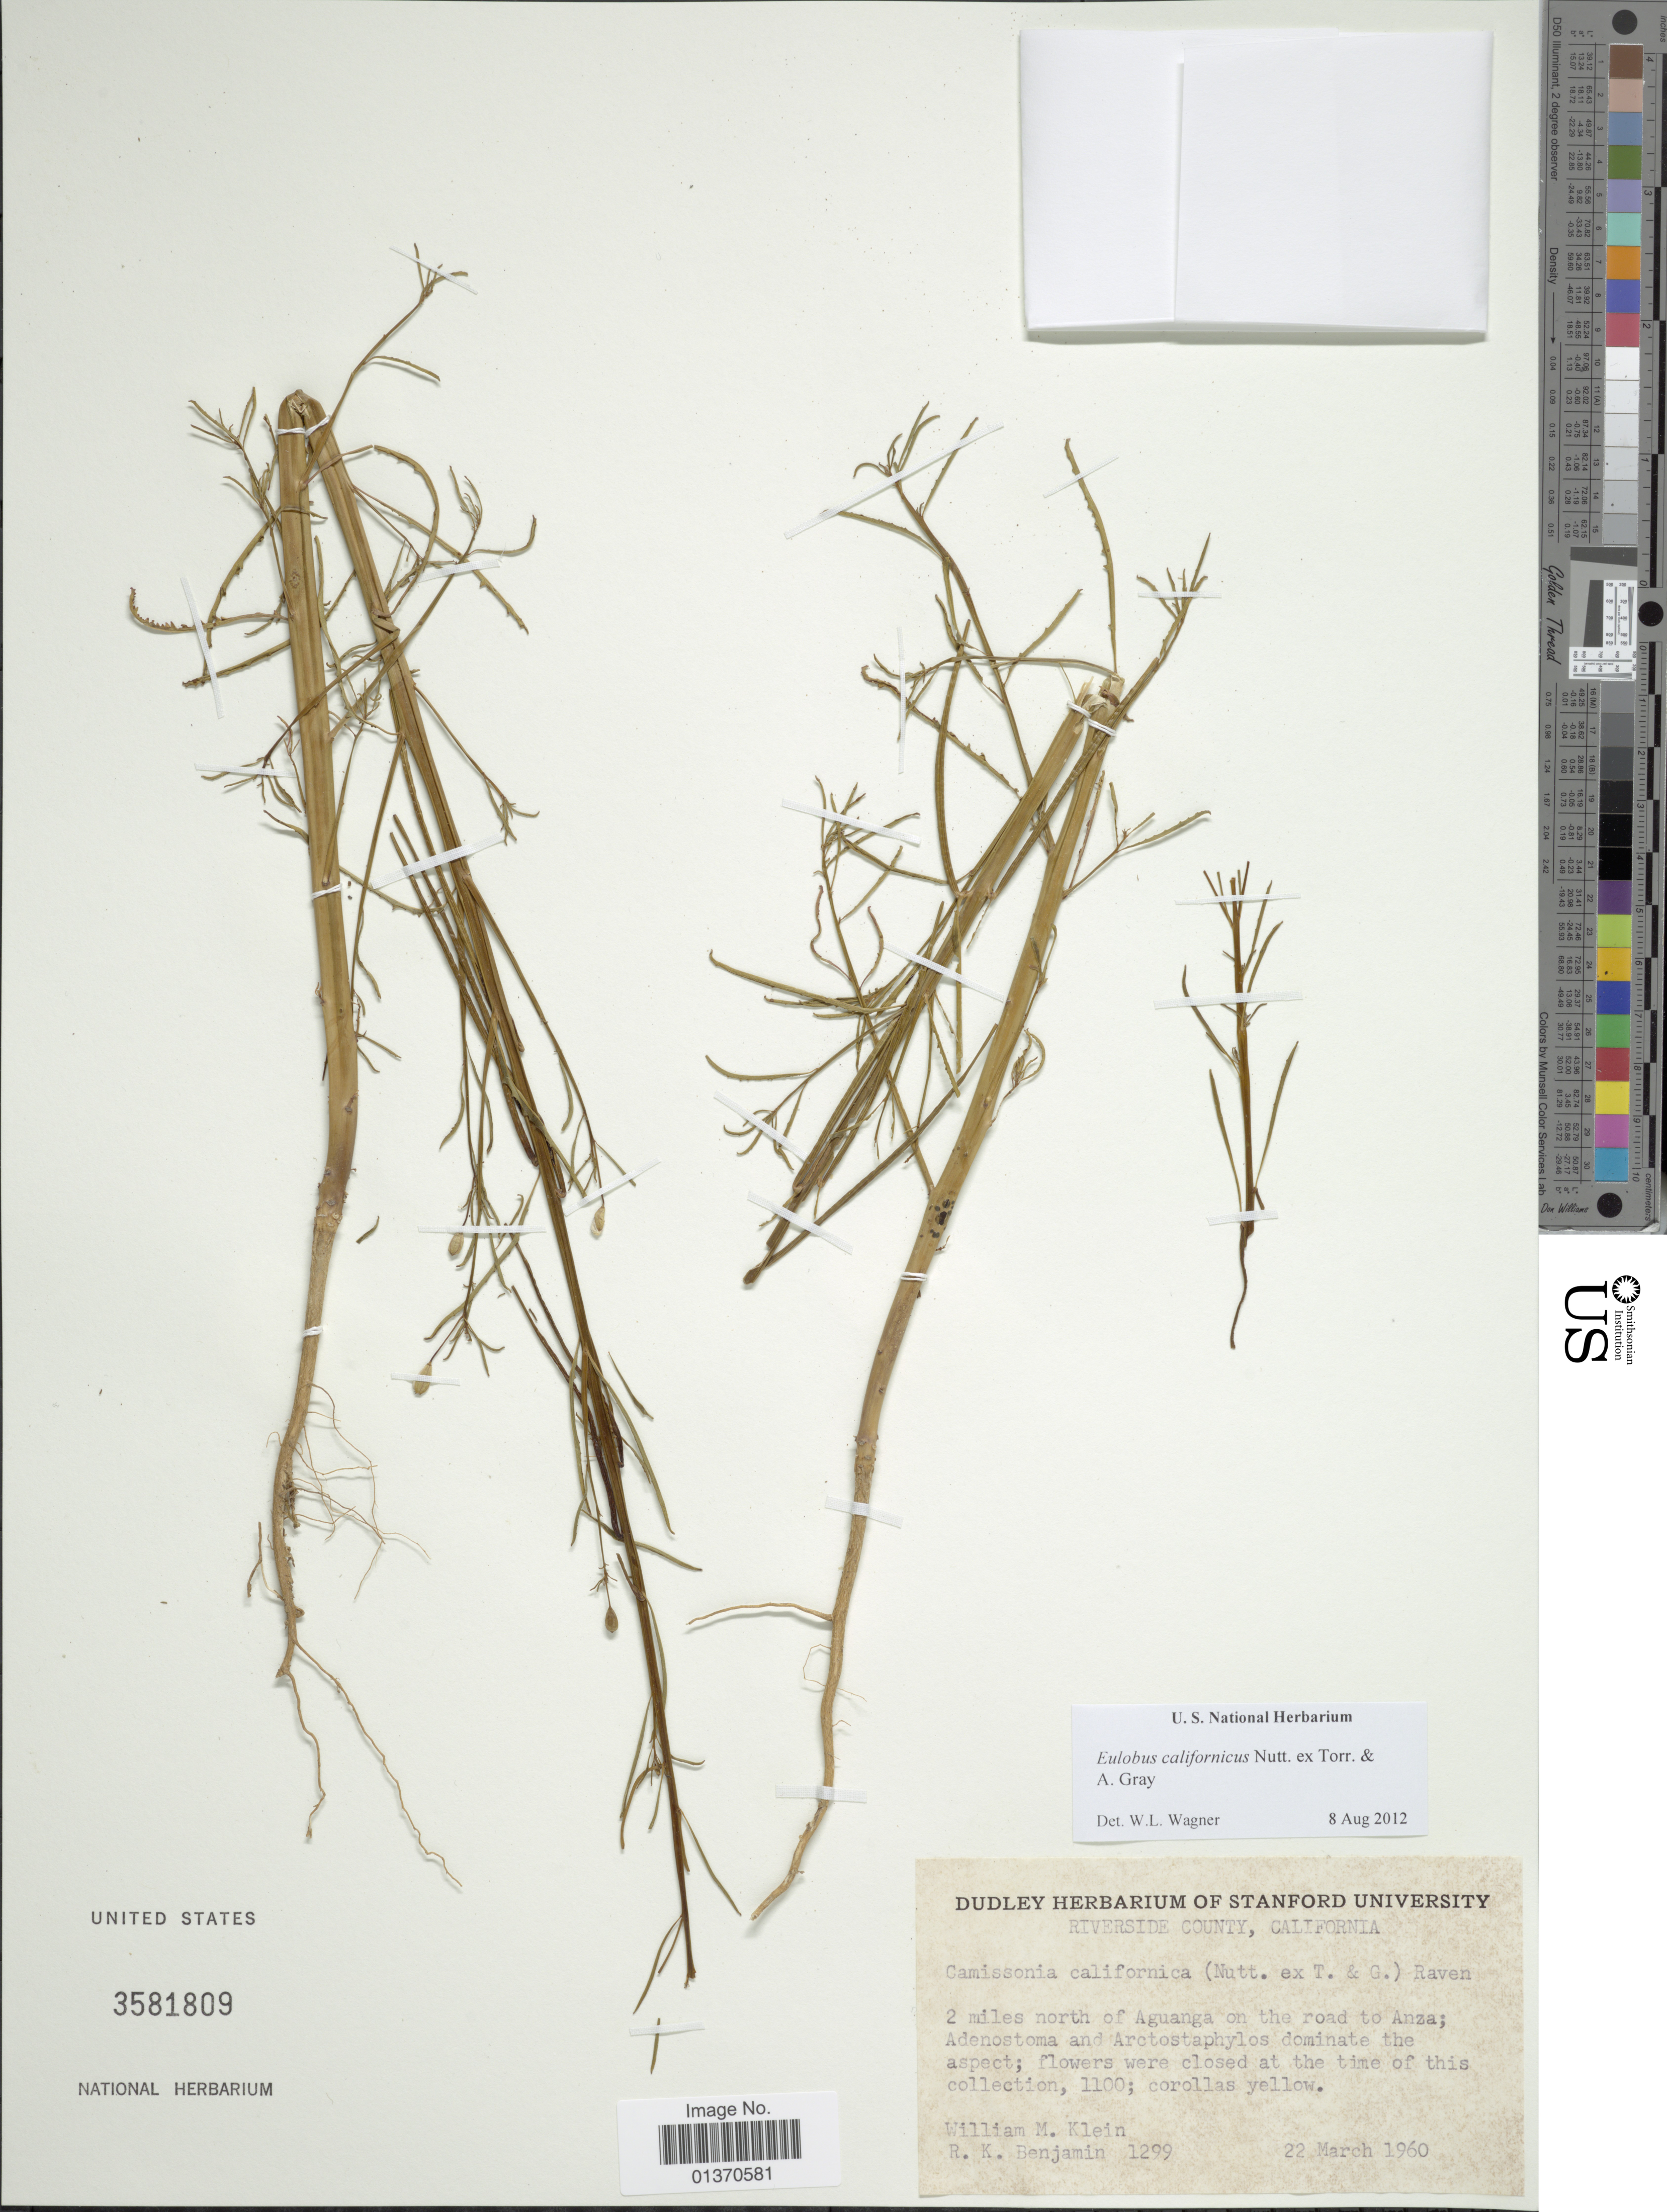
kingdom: Plantae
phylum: Tracheophyta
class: Magnoliopsida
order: Myrtales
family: Onagraceae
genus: Eulobus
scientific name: Eulobus californicus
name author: Nutt. ex Torr. & A. Gray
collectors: W. M. Klein & R. Benjamin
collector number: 1299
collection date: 1960-03-22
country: United States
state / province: California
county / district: Riverside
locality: Riverside County, 2 miles north of Aguanga on the road to Anza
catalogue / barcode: US 3581809